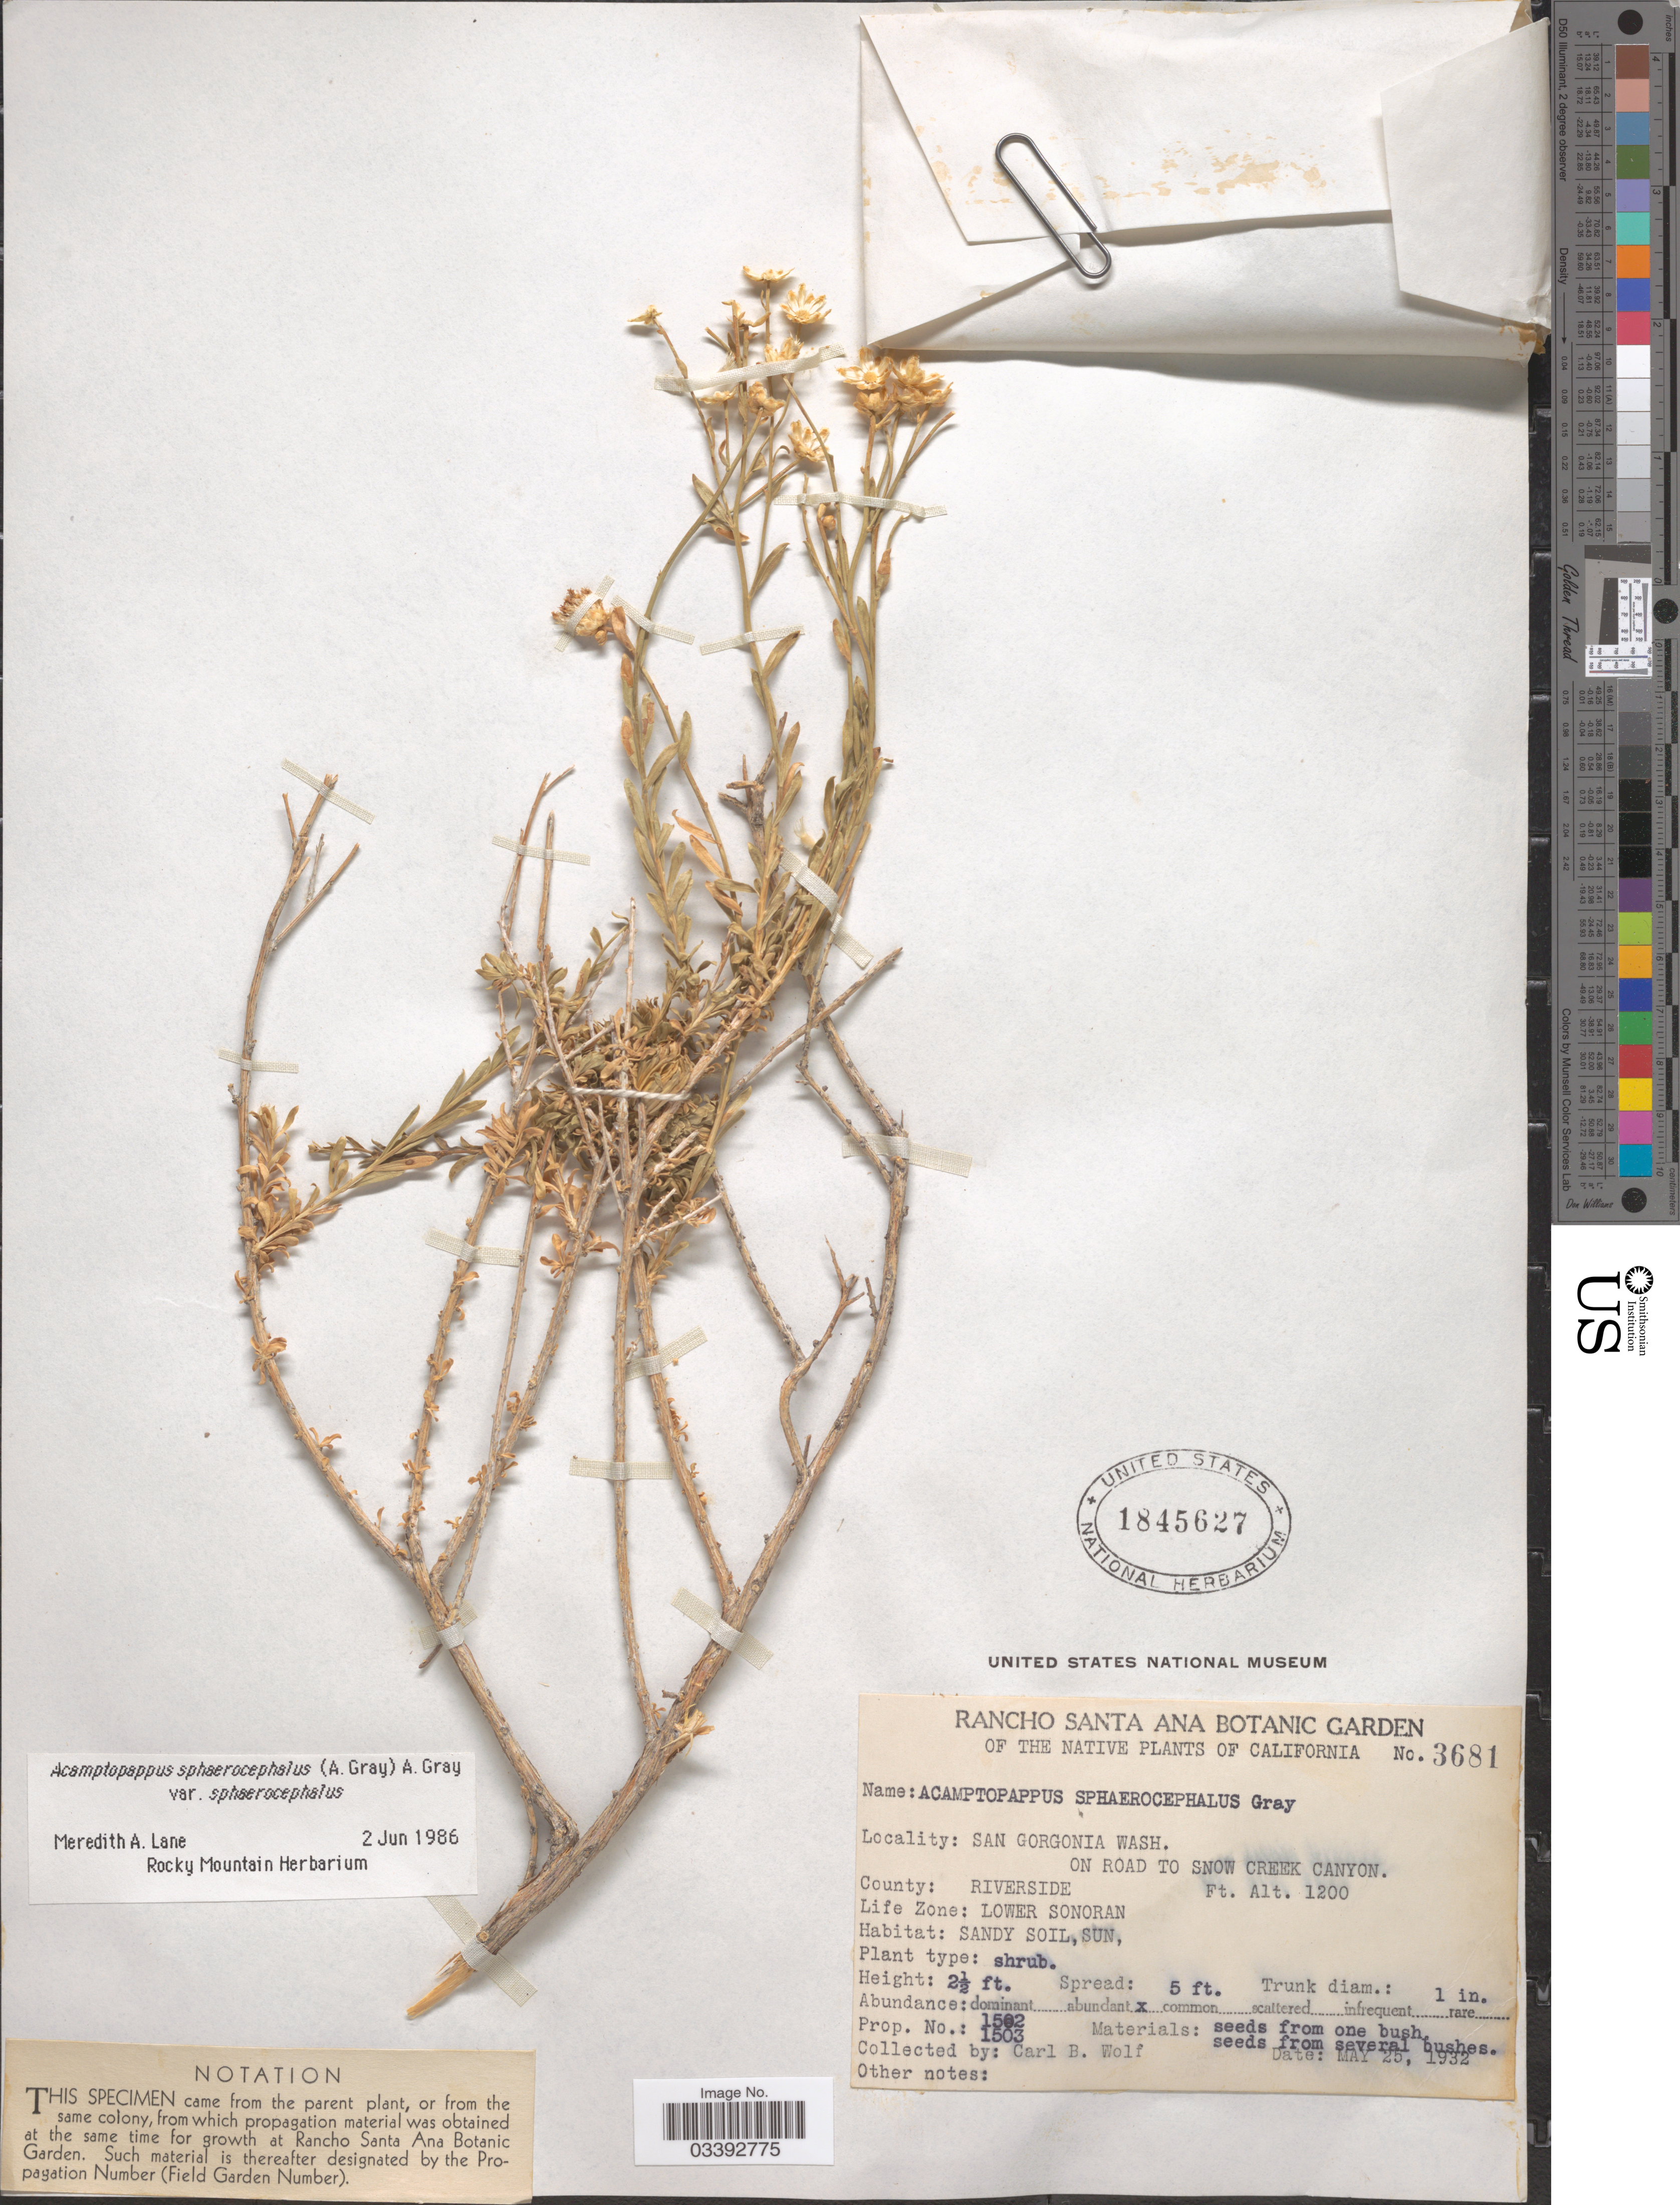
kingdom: Plantae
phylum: Tracheophyta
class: Magnoliopsida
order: Asterales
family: Asteraceae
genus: Acamptopappus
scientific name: Acamptopappus sphaerocephalus var. sphaerocephalus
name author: A. Gray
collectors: C. B. Wolf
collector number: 3681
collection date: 1932-05-25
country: United States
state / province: California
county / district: Riverside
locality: San Gorgonia Wash. on road to Snow Creek Canyon. County: Riverside. Life Zone: Lower Sonoran.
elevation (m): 366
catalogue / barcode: US 1845627